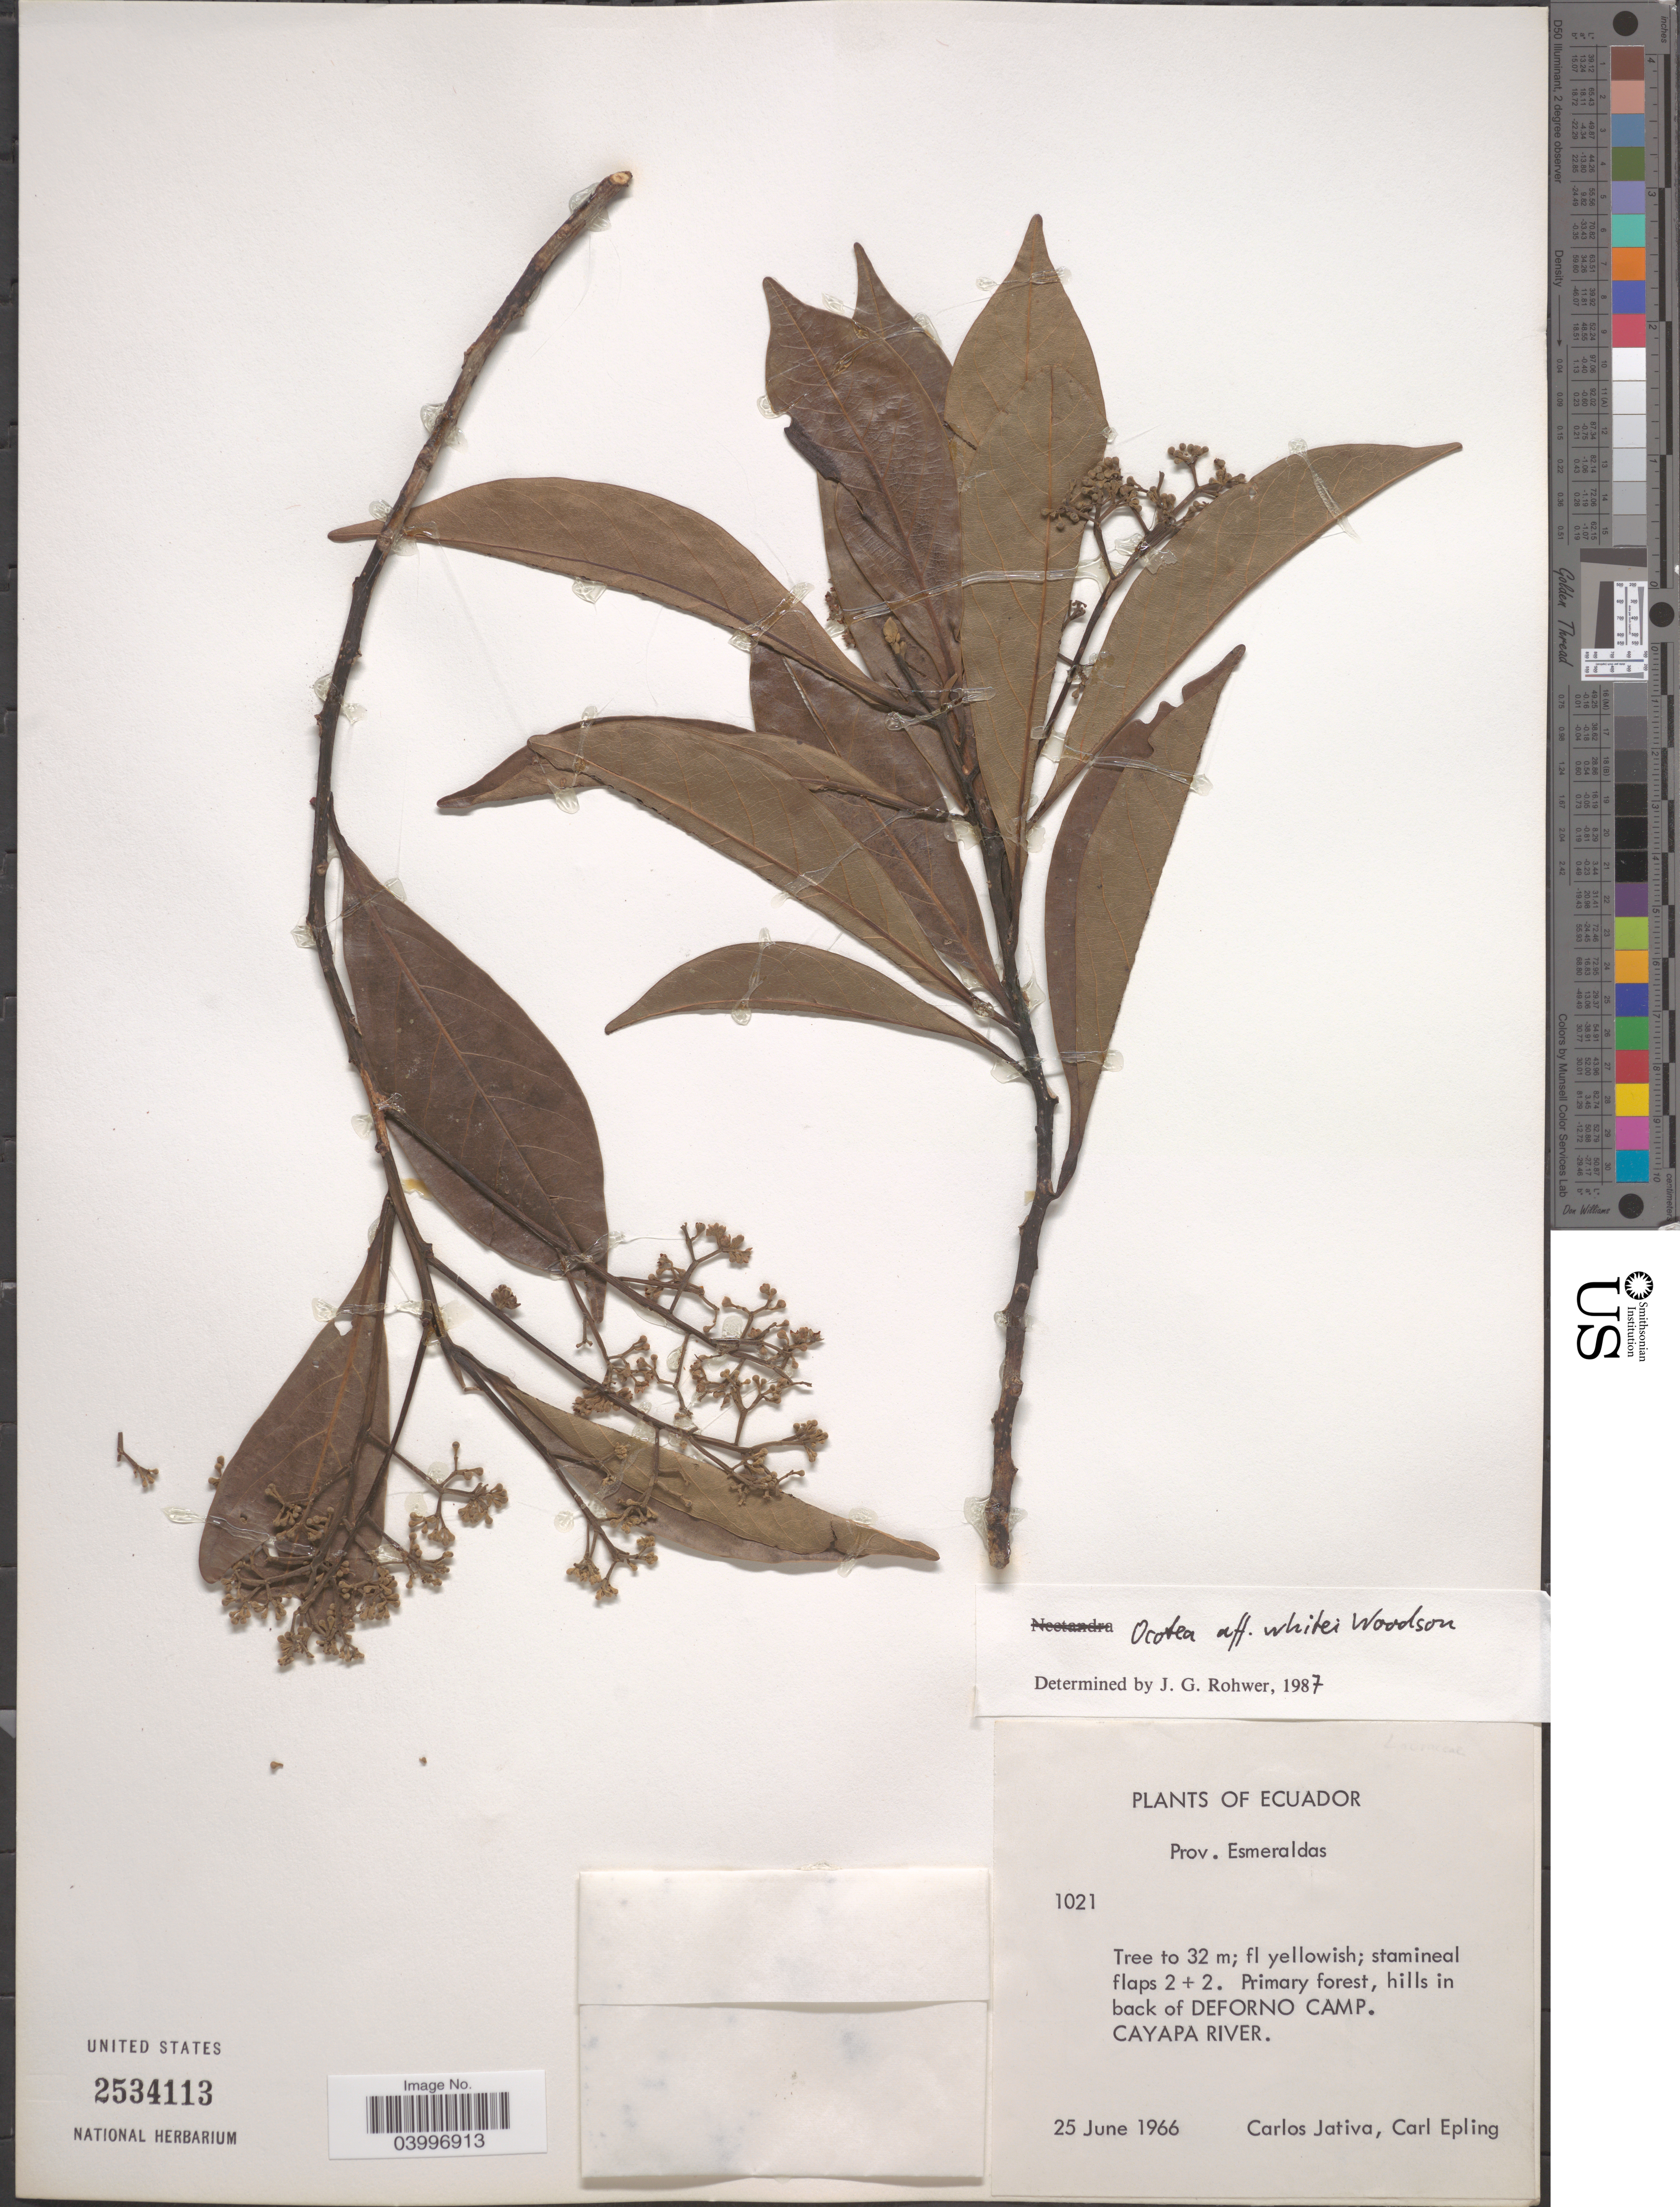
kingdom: Plantae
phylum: Tracheophyta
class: Magnoliopsida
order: Laurales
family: Lauraceae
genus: Ocotea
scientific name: Ocotea whitei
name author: Woodson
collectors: C. D. Játiva & C. C. Epling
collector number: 1021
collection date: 1966-06-25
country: Ecuador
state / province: Esmeraldas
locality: Prov. Esmeraldas. Hills in back of Deforno Camp. Cayapa River.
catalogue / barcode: US 2534113